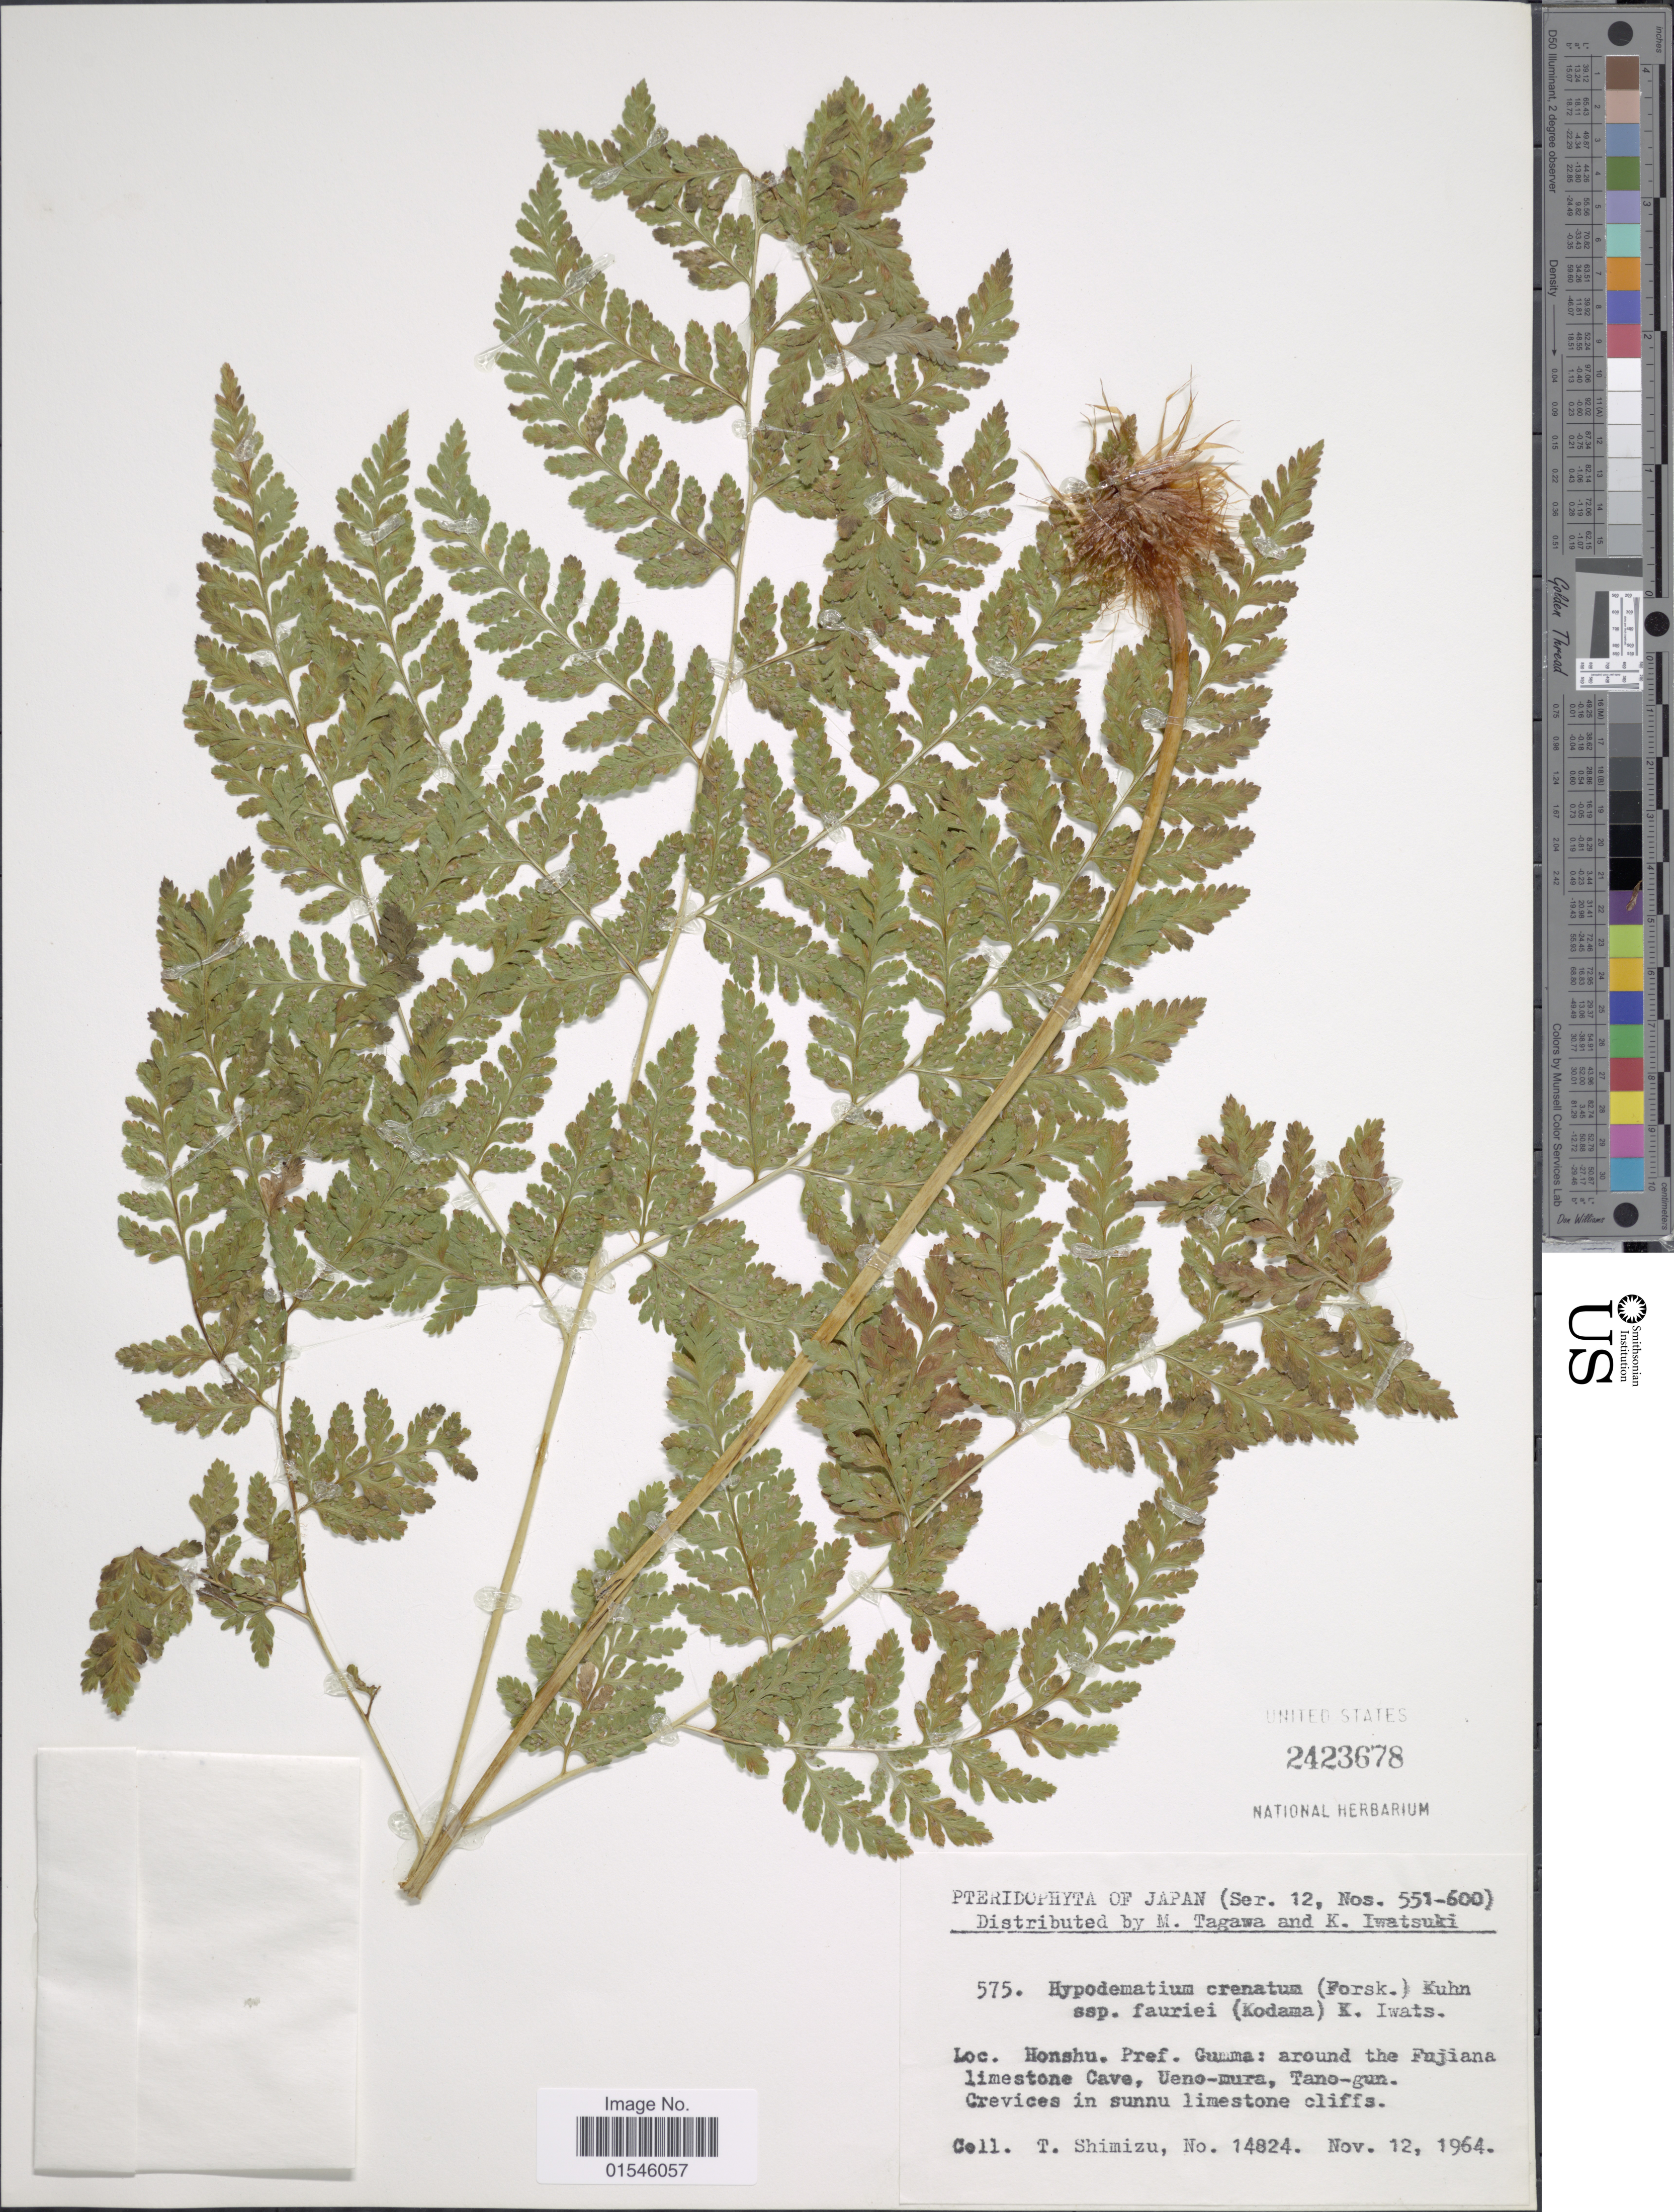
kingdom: Plantae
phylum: Tracheophyta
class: Polypodiopsida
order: Polypodiales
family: Hypodematiaceae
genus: Hypodematium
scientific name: Hypodematium crenatum subsp. fauriei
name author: (Kodama) K. Iwats.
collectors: T. Shimizu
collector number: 148424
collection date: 1964-11-12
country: Japan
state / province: Gunma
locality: Honshu Pref. Gumma: around the Fujiana limestone Cave, Ueno-mura, Tano-gun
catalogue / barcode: US 24023678